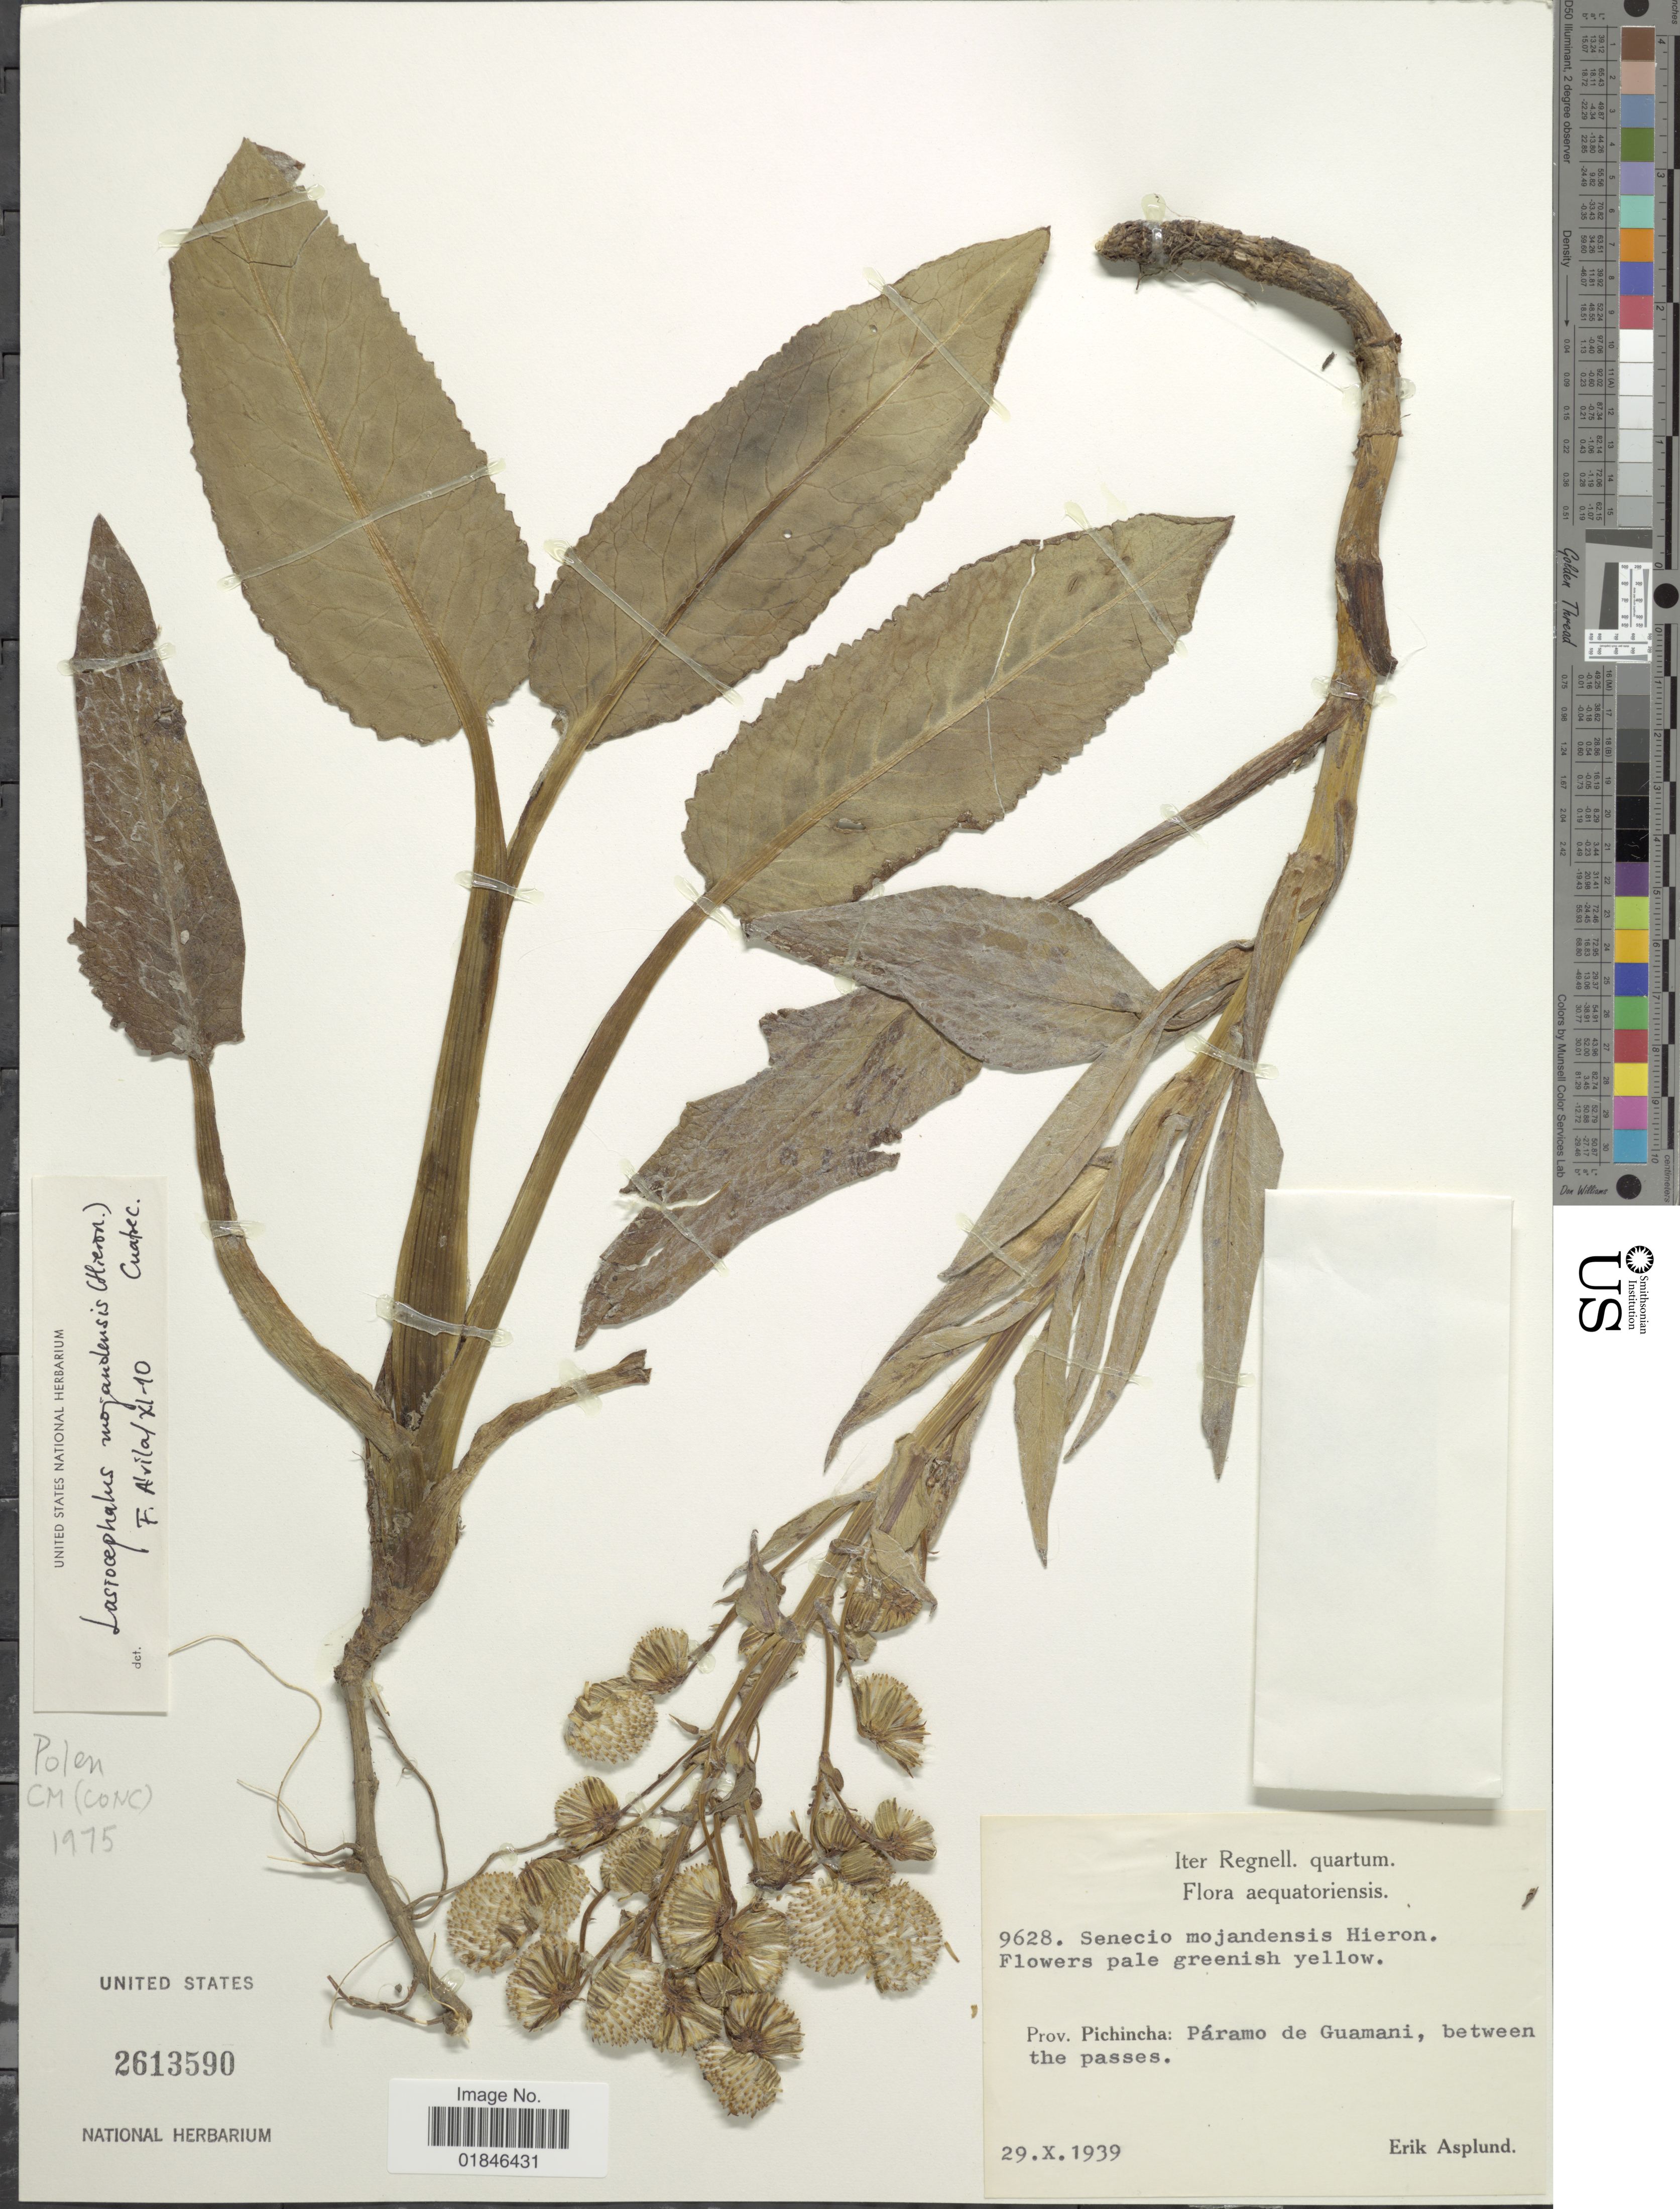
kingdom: Plantae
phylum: Tracheophyta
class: Magnoliopsida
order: Asterales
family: Asteraceae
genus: Senecio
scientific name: Senecio mojandensis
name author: Hieron.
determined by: Salomon, Luciana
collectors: E. Asplund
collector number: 9628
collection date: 1939-10-29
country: Ecuador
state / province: Pichincha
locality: Prov. Pichincha: Paramo de Guamani, between the passes.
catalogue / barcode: US 2613590